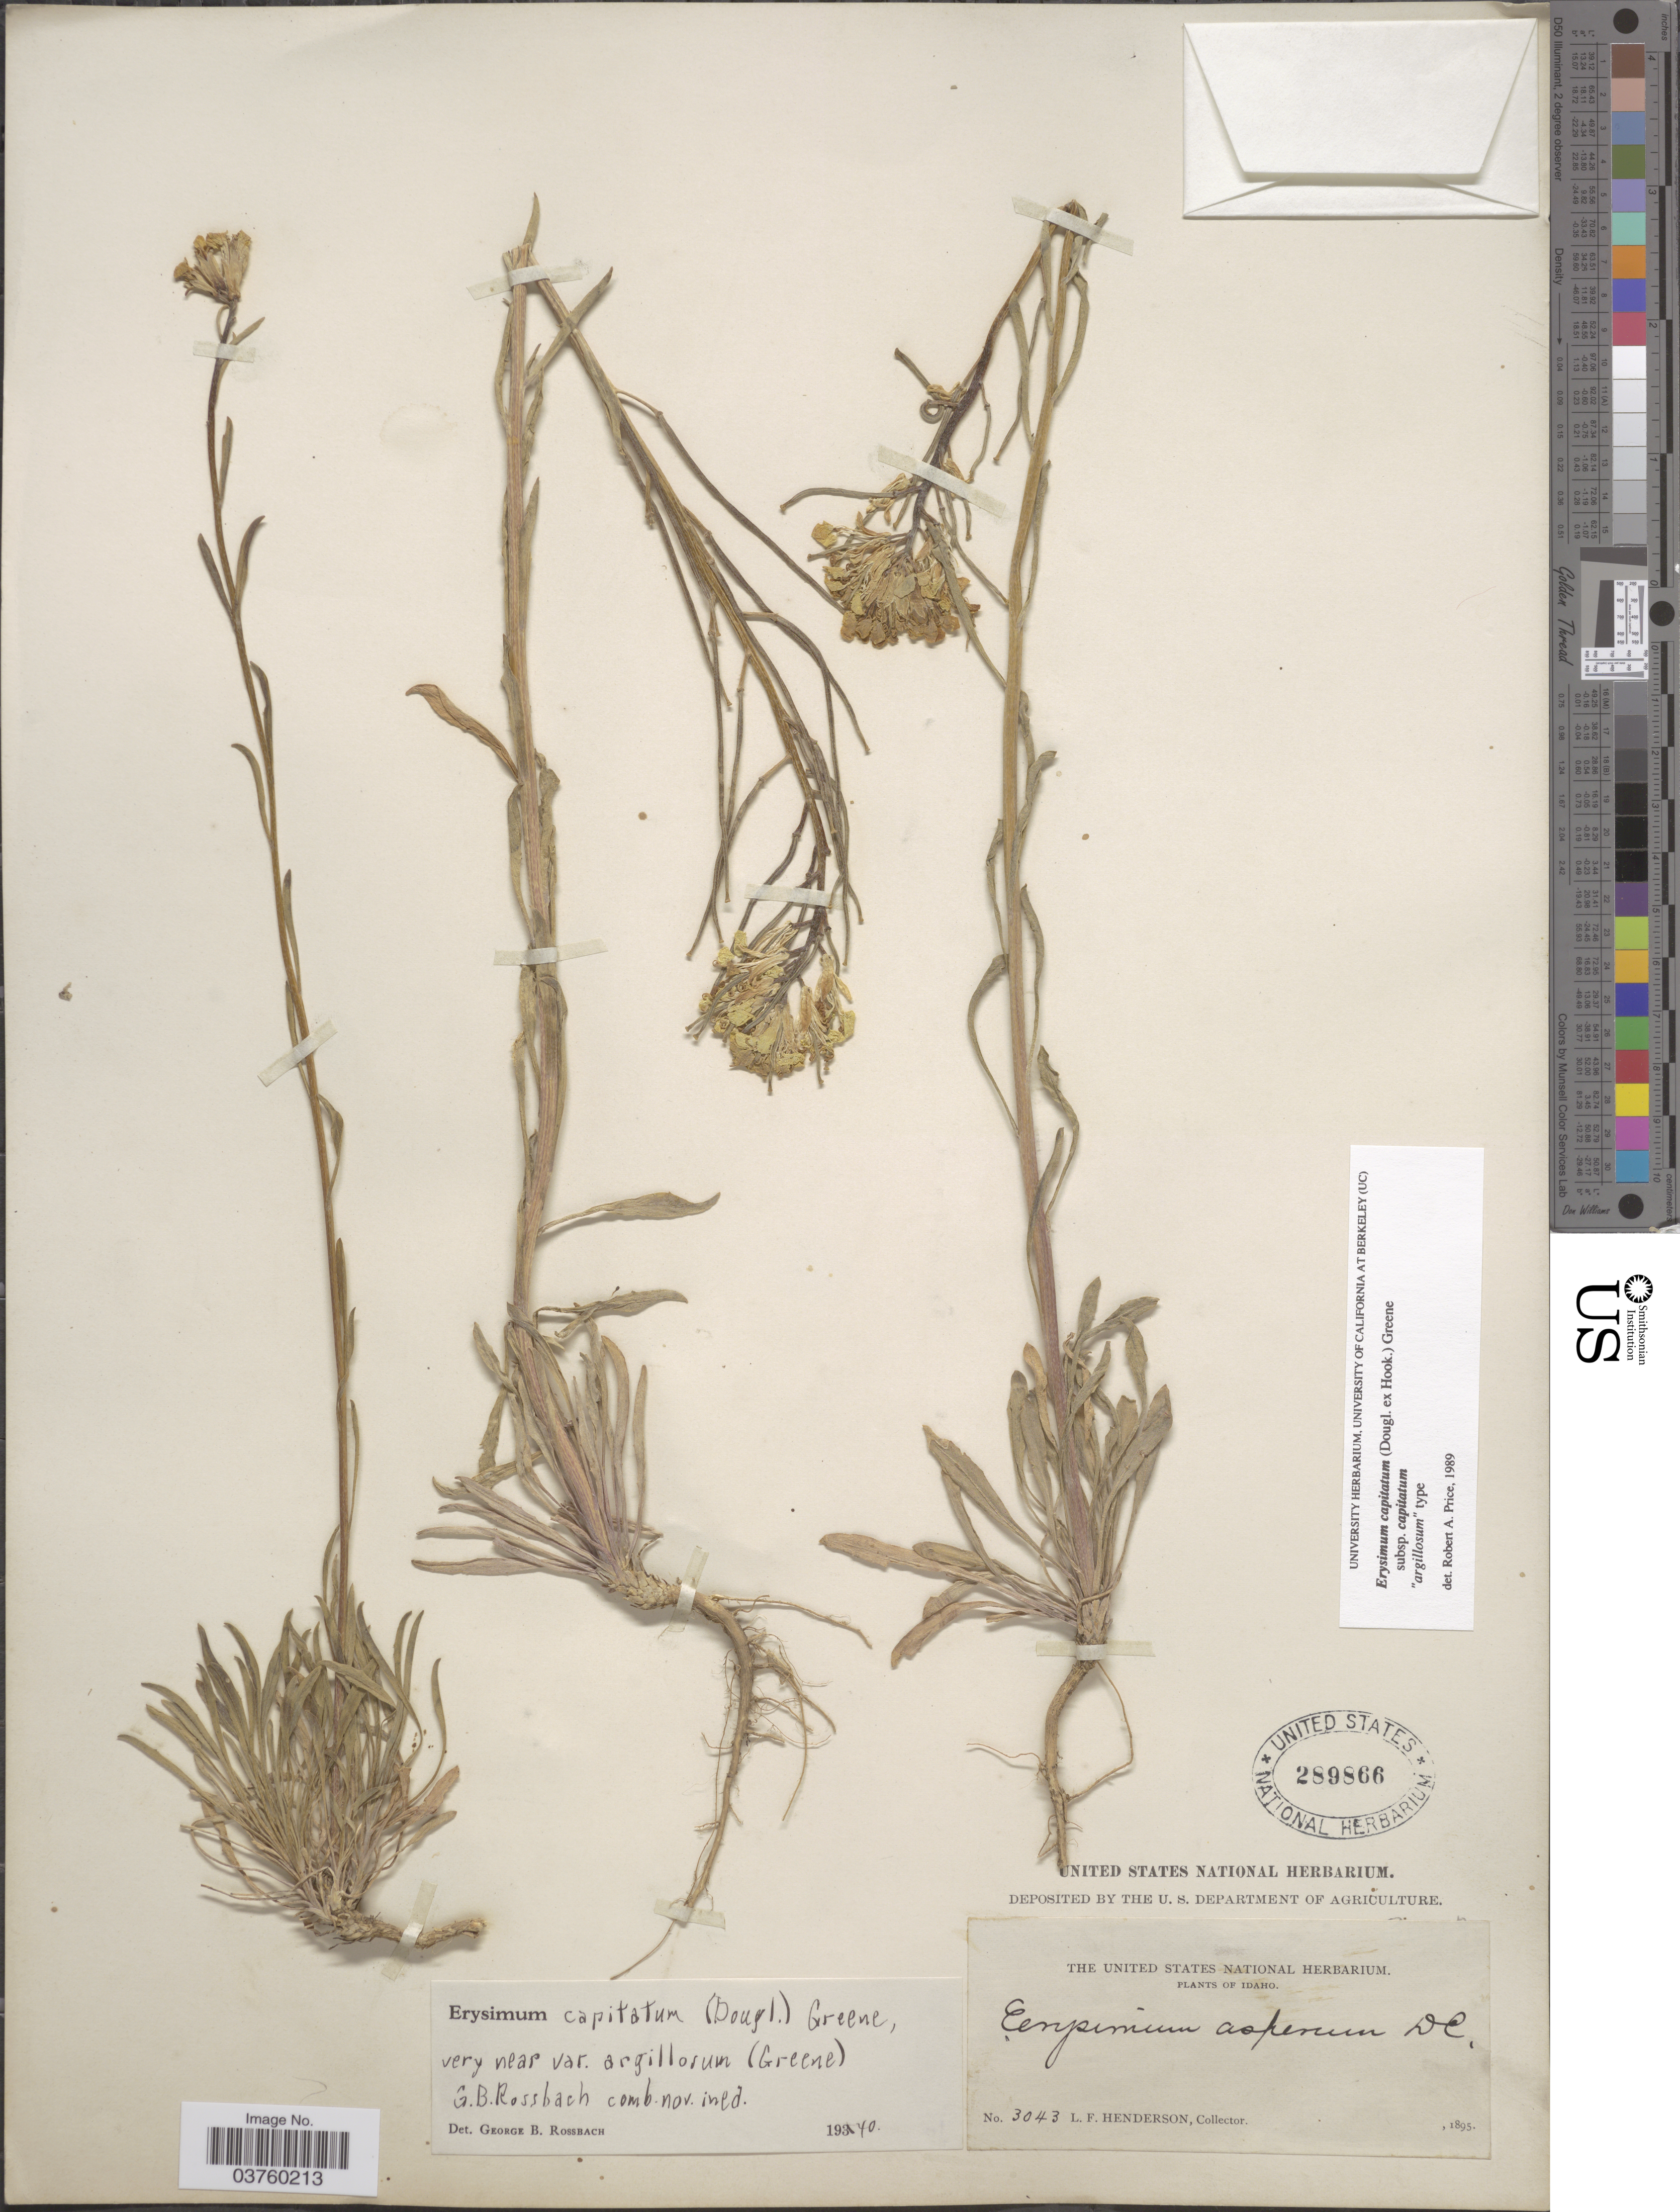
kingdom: Plantae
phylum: Tracheophyta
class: Magnoliopsida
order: Brassicales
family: Brassicaceae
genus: Erysimum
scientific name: Erysimum capitatum subsp. capitatum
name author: (Douglas ex Hook.) Greene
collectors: L. Henderson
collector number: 3043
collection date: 1895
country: United States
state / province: Idaho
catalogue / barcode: US 289866